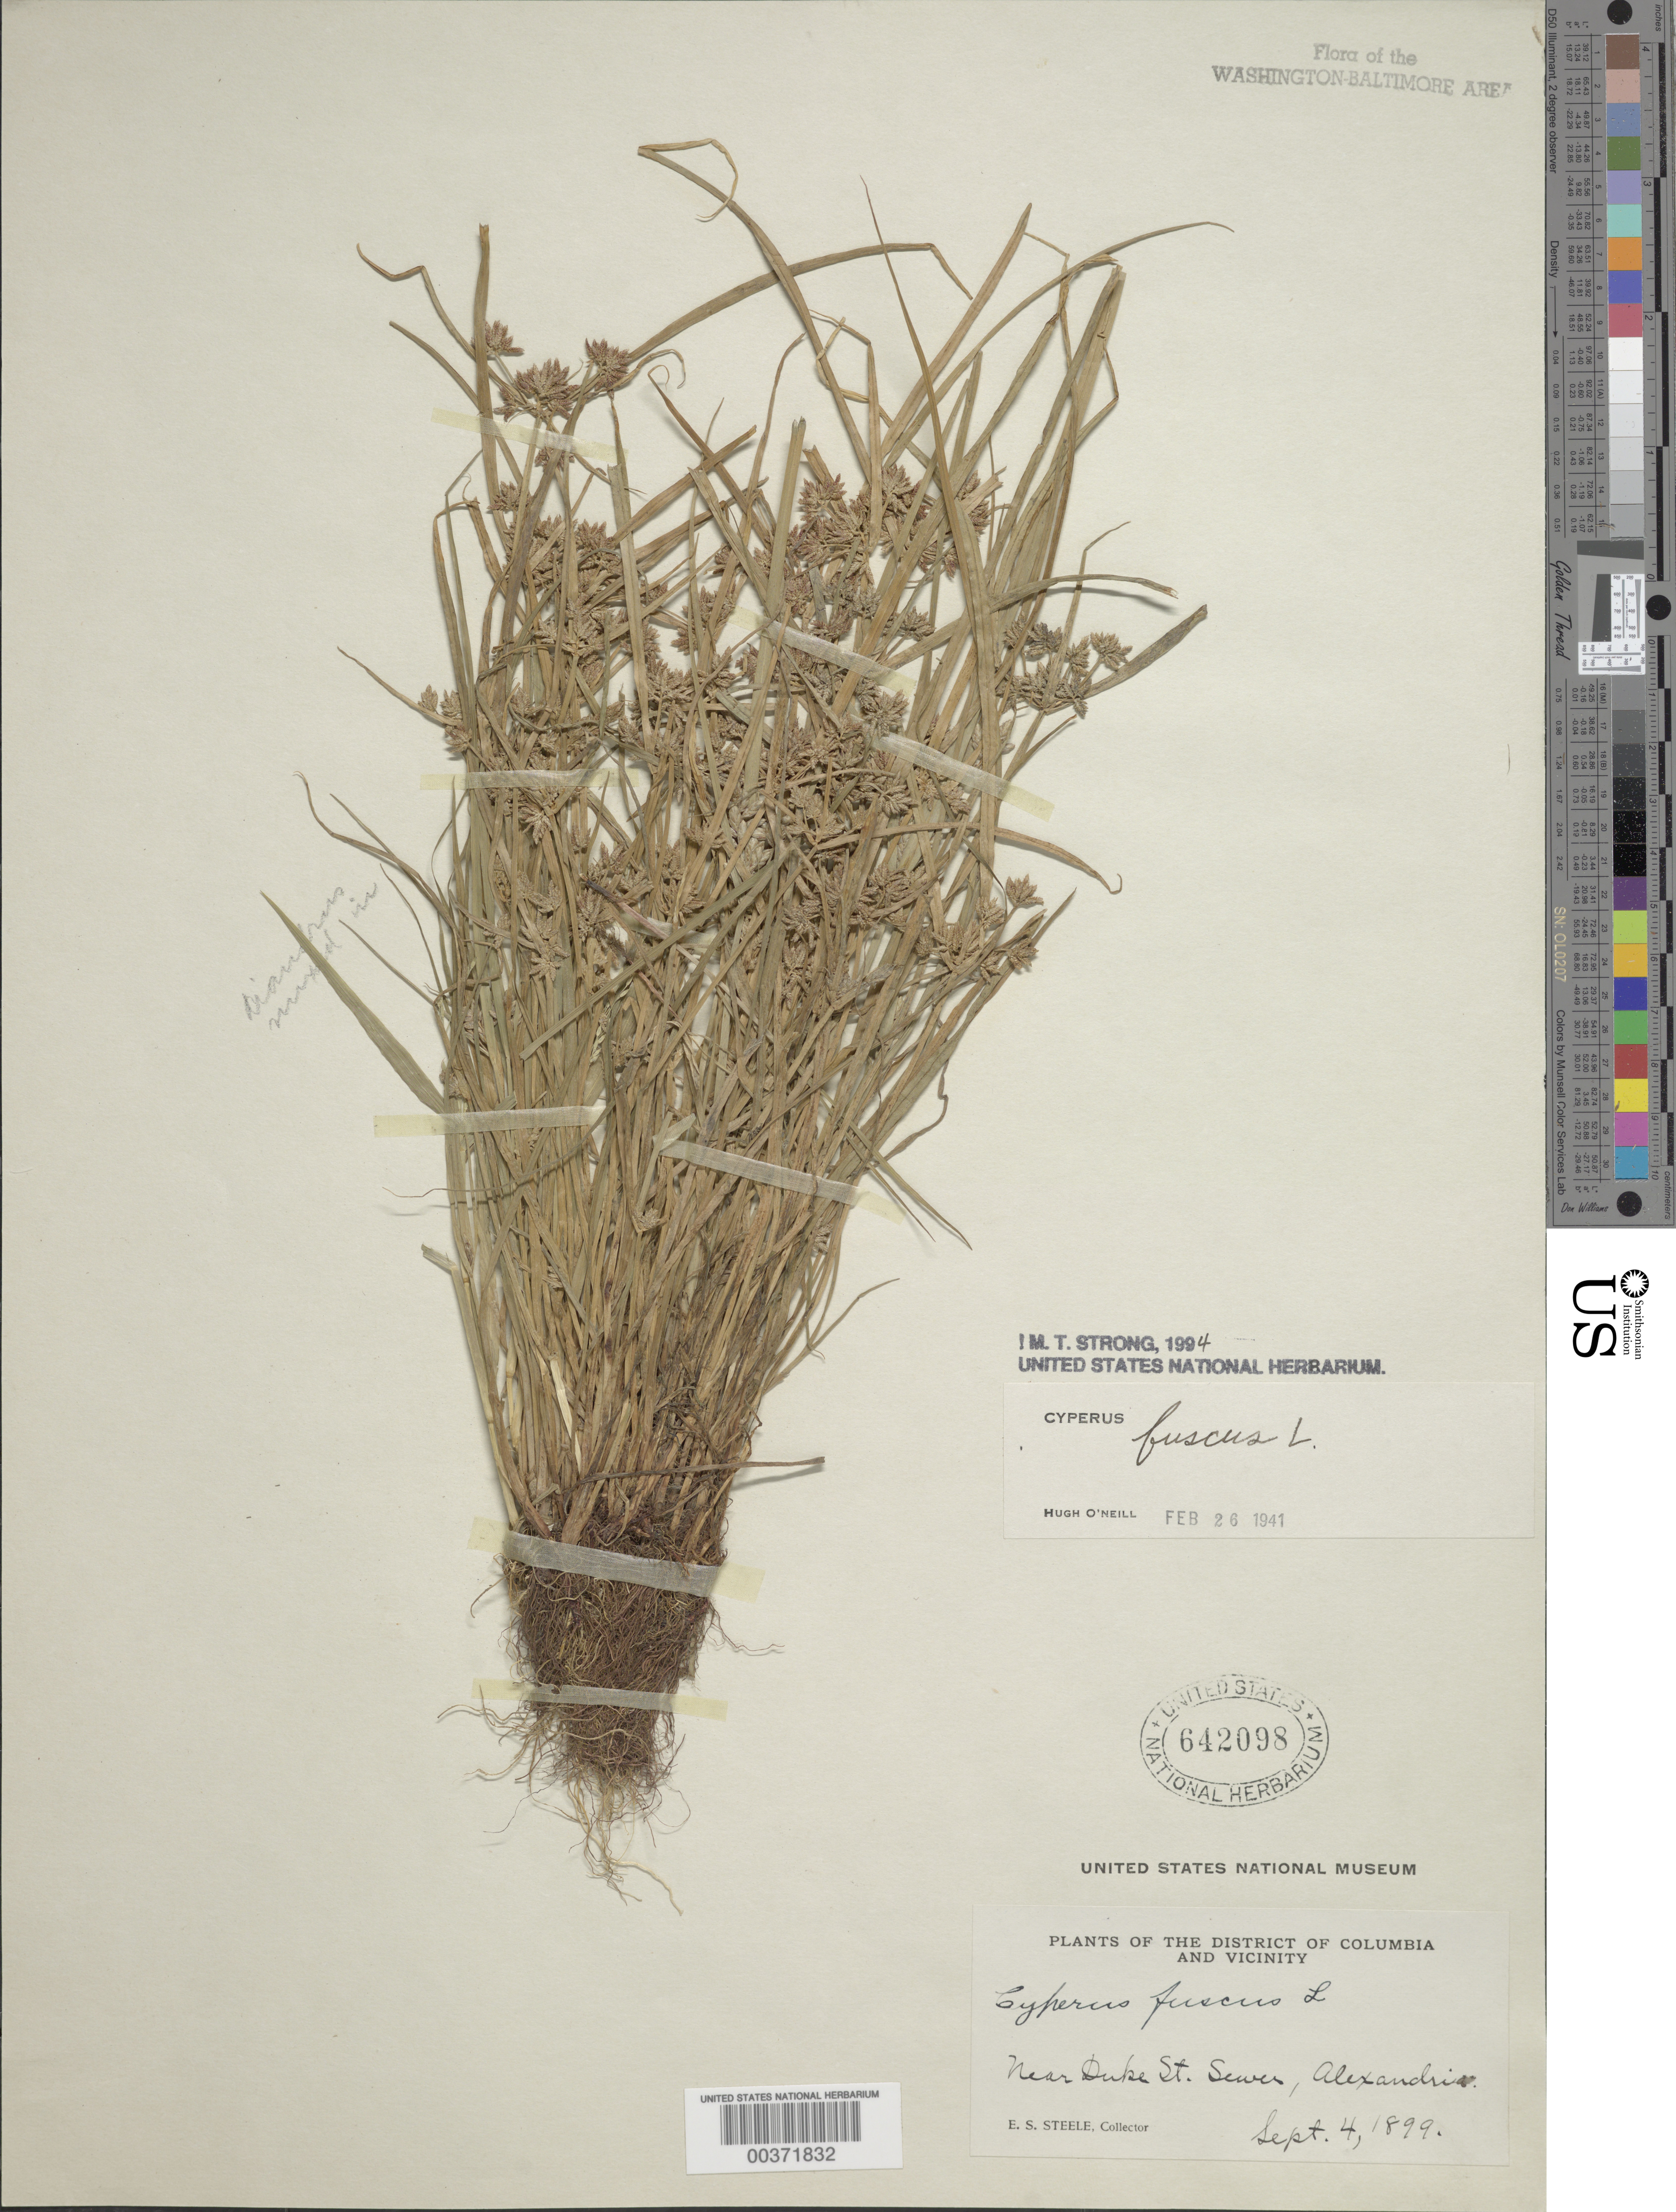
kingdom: Plantae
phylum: Tracheophyta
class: Liliopsida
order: Poales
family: Cyperaceae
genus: Cyperus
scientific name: Cyperus fuscus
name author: L.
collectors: E. Steele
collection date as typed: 04 Sep 1899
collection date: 1899-09-04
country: United States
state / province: Virginia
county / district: City of Alexandria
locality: Duke St. sewer, Alexandria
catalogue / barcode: US 642098